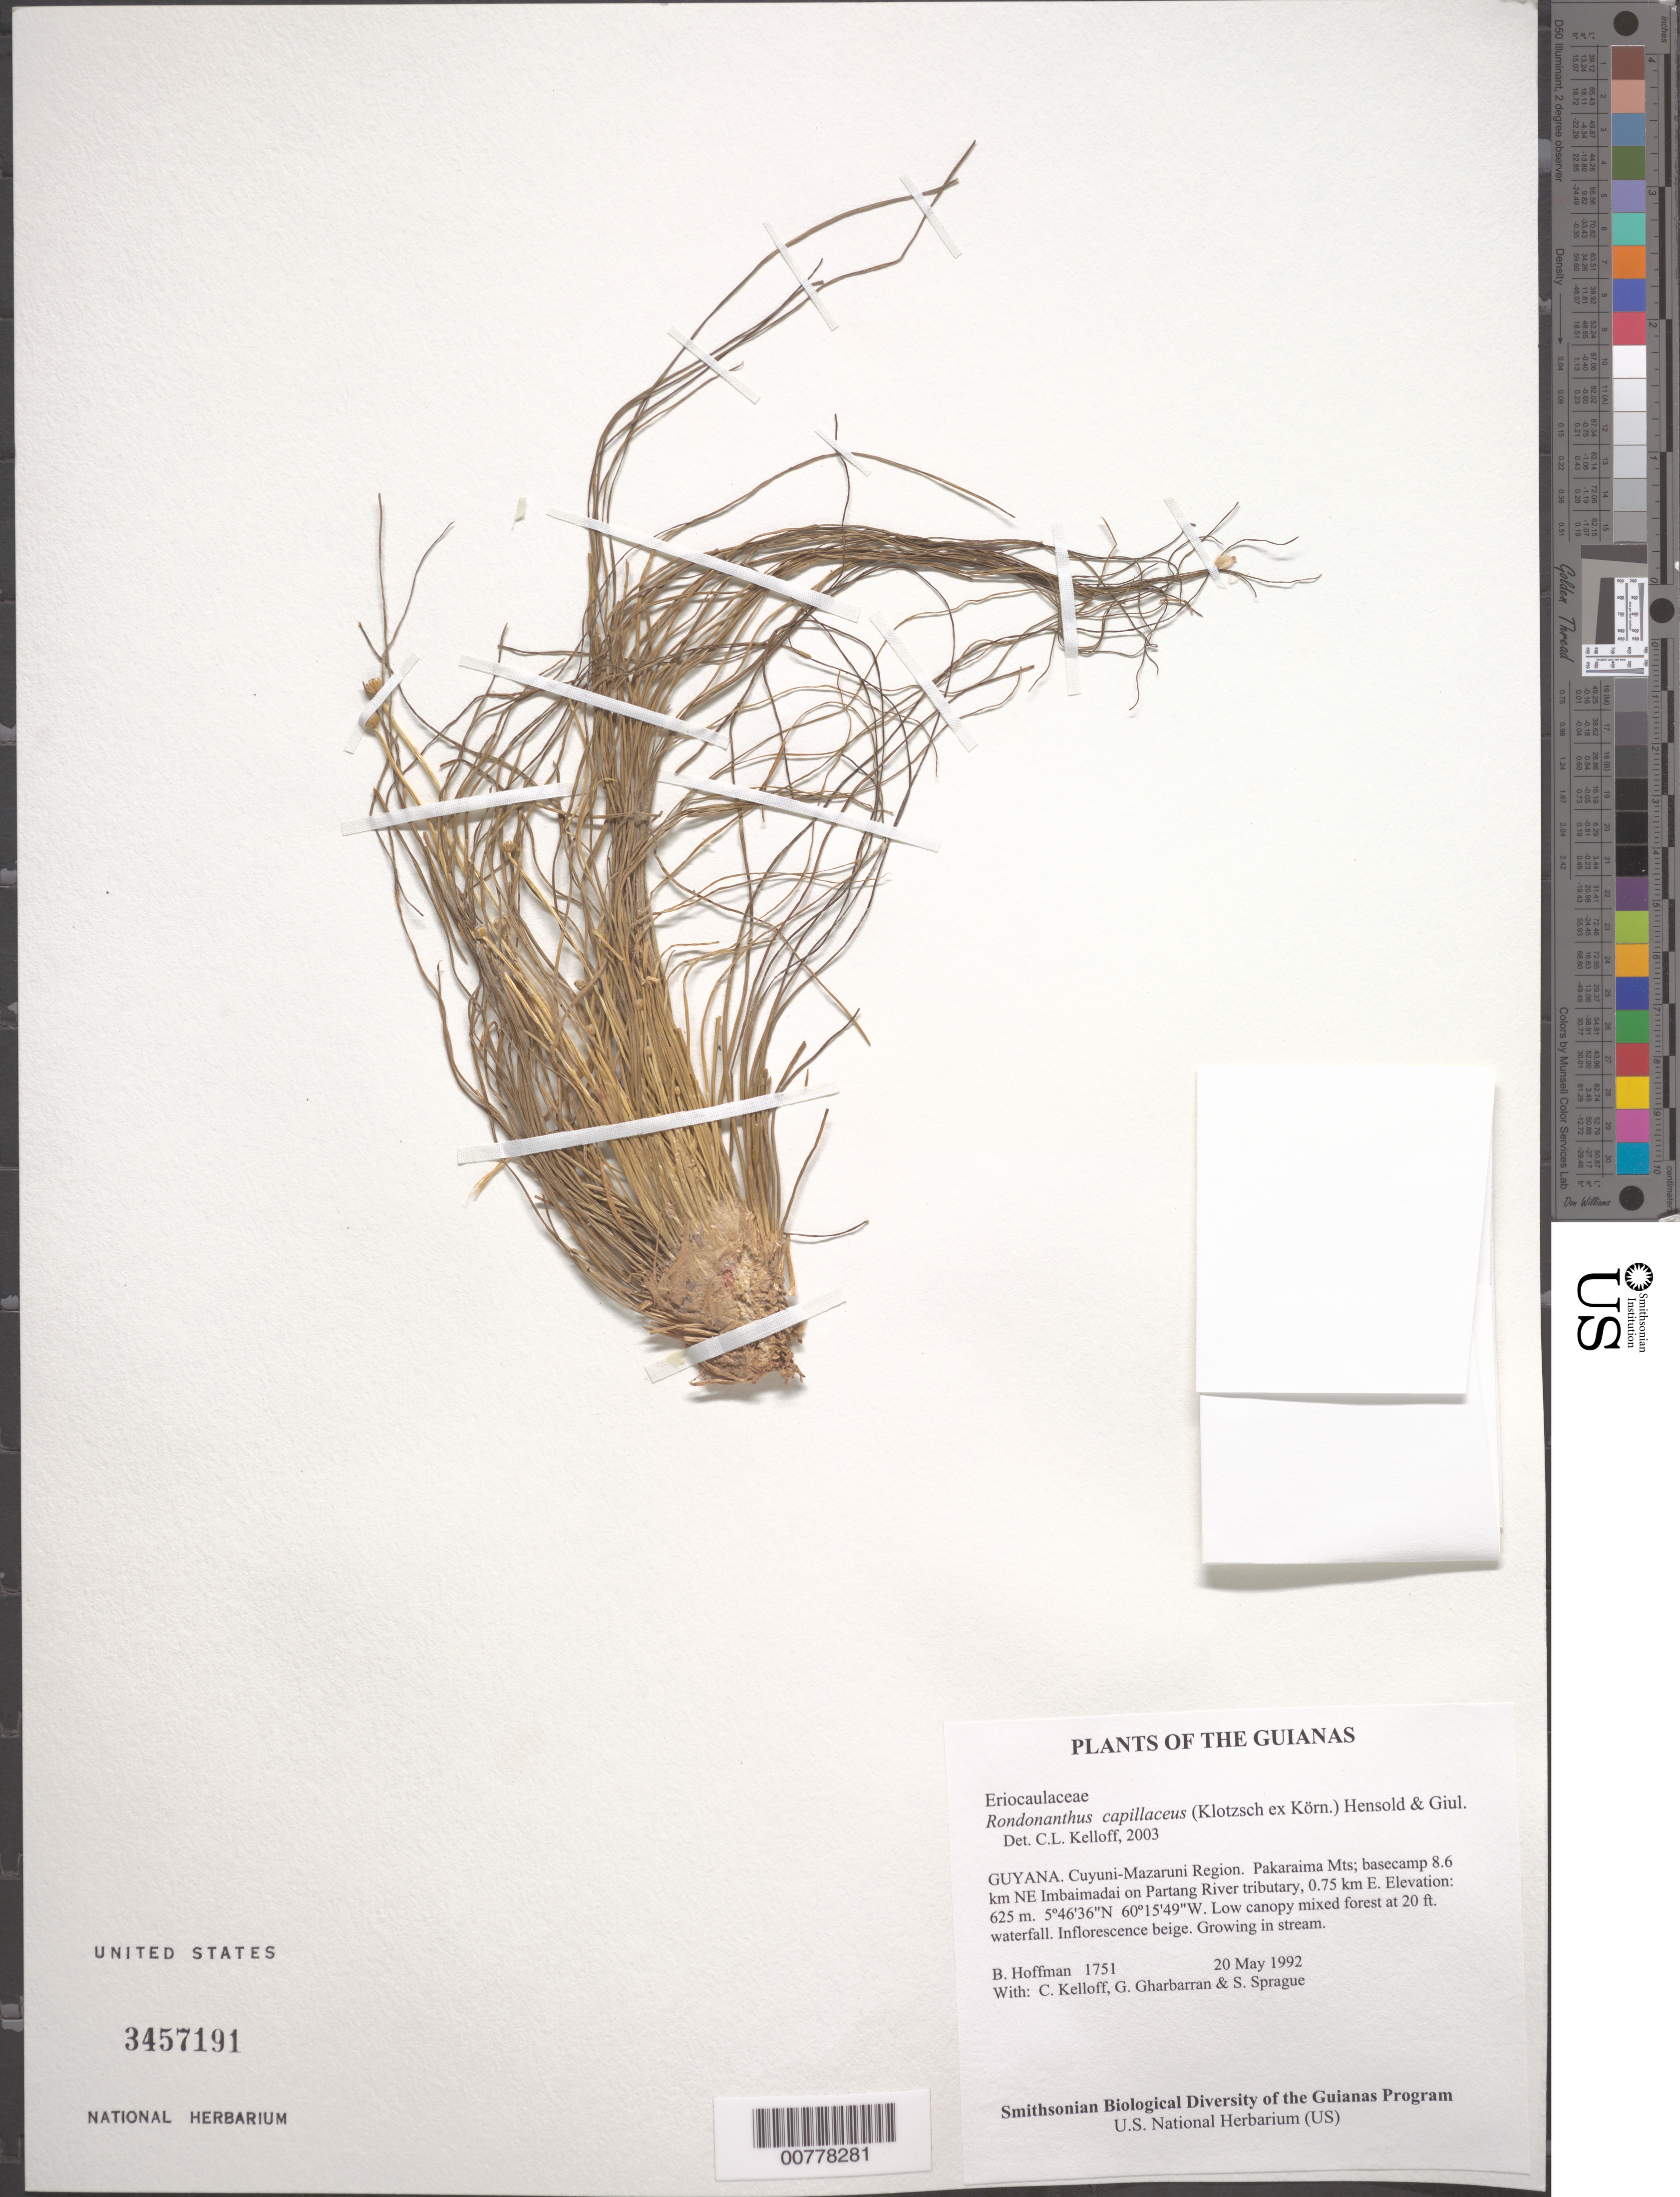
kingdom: Plantae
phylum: Tracheophyta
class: Liliopsida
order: Poales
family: Eriocaulaceae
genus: Rondonanthus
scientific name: Rondonanthus capillaceus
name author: (Klotzsch ex Körn.) Hensold & Giul.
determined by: Kelloff, Carol L., (US), Smithsonian Institution - National Museum of Natural History (UNITED STATES)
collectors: B. Hoffman, C. L. Kelloff, G. Gharbarran & S. Sprague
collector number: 1751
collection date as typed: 20 May 1992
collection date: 1992-05-20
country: Guyana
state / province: Cuyuni-Mazaruni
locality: Pakaraima Mts; basecamp 8.6 km NE Imbaimadai on Partang River tributary, 0.75 km E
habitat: Low canopy mixed forest at 20 ft. waterfall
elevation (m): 625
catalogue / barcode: US 3457191